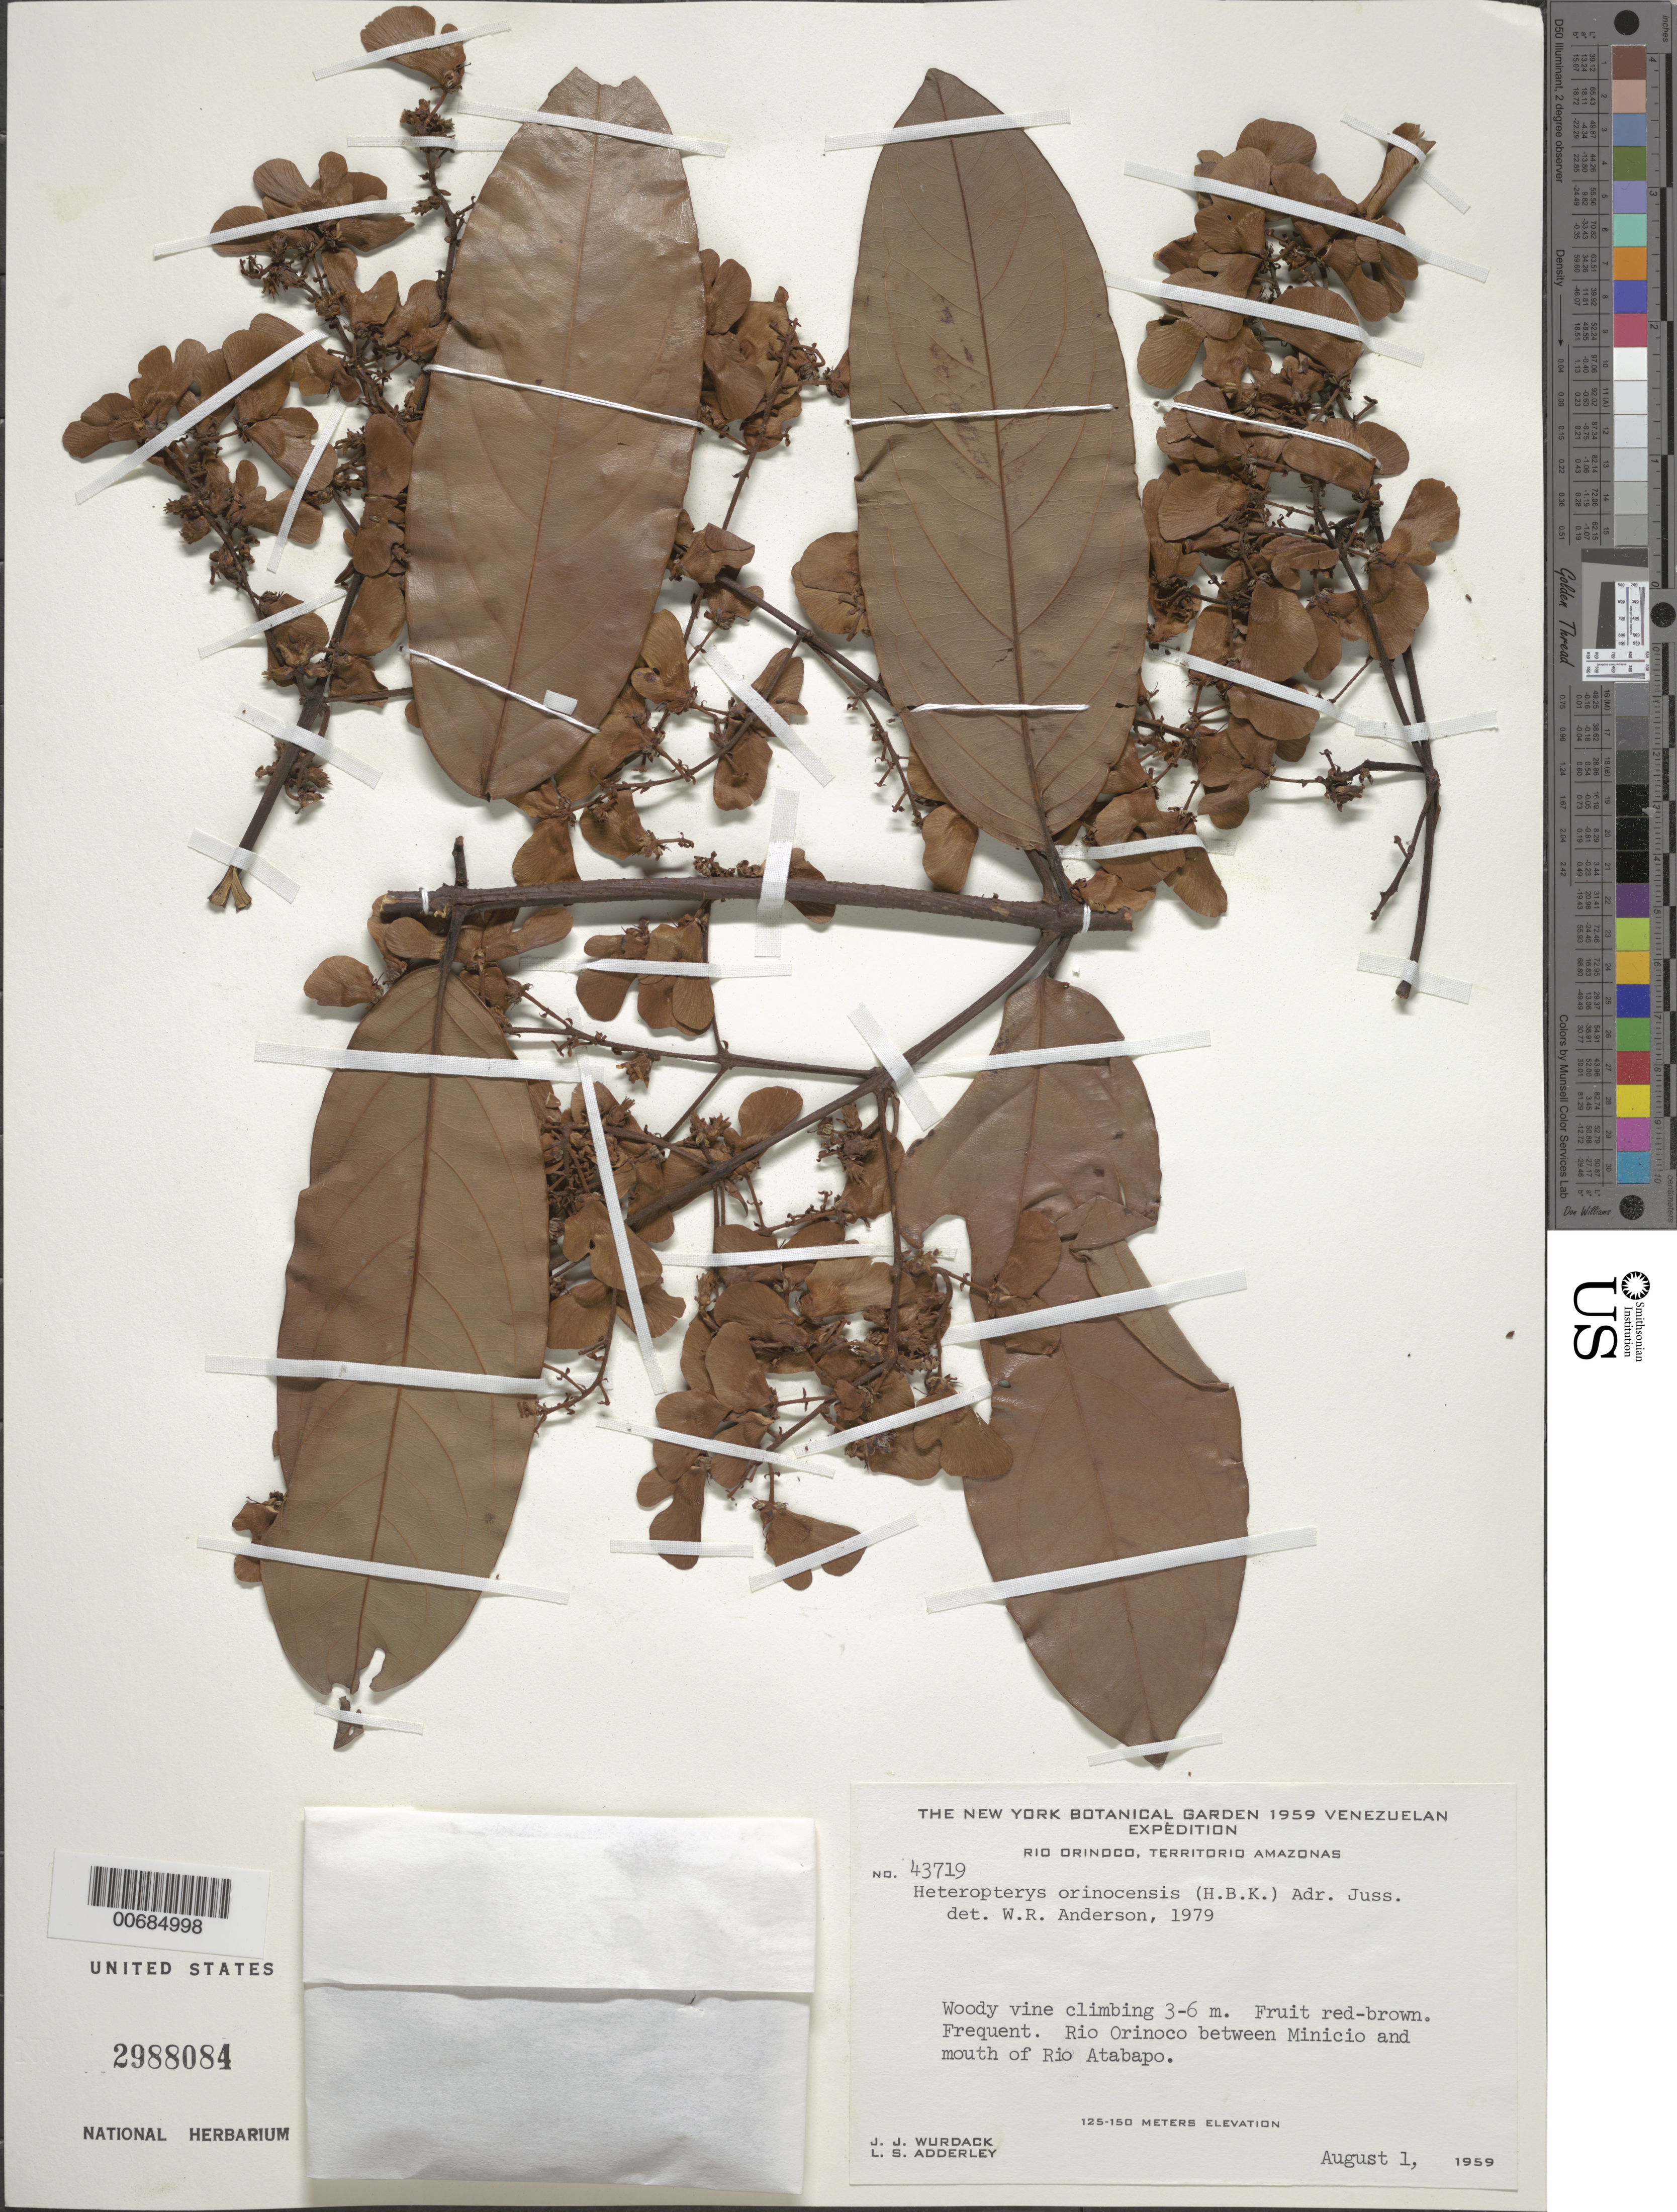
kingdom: Plantae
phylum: Tracheophyta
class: Magnoliopsida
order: Malpighiales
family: Malpighiaceae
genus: Heteropterys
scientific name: Heteropterys orinocensis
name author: (Kunth) A. Juss.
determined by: Anderson, W. R., (MICH), University of Michigan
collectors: J. J. Wurdack & L. S. Adderley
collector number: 43719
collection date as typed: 1-Aug-59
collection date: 1959-08-01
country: Venezuela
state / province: Amazonas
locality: Orinoco R., between Minicio & mouth of Río Atabapo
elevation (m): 125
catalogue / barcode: US 2988084